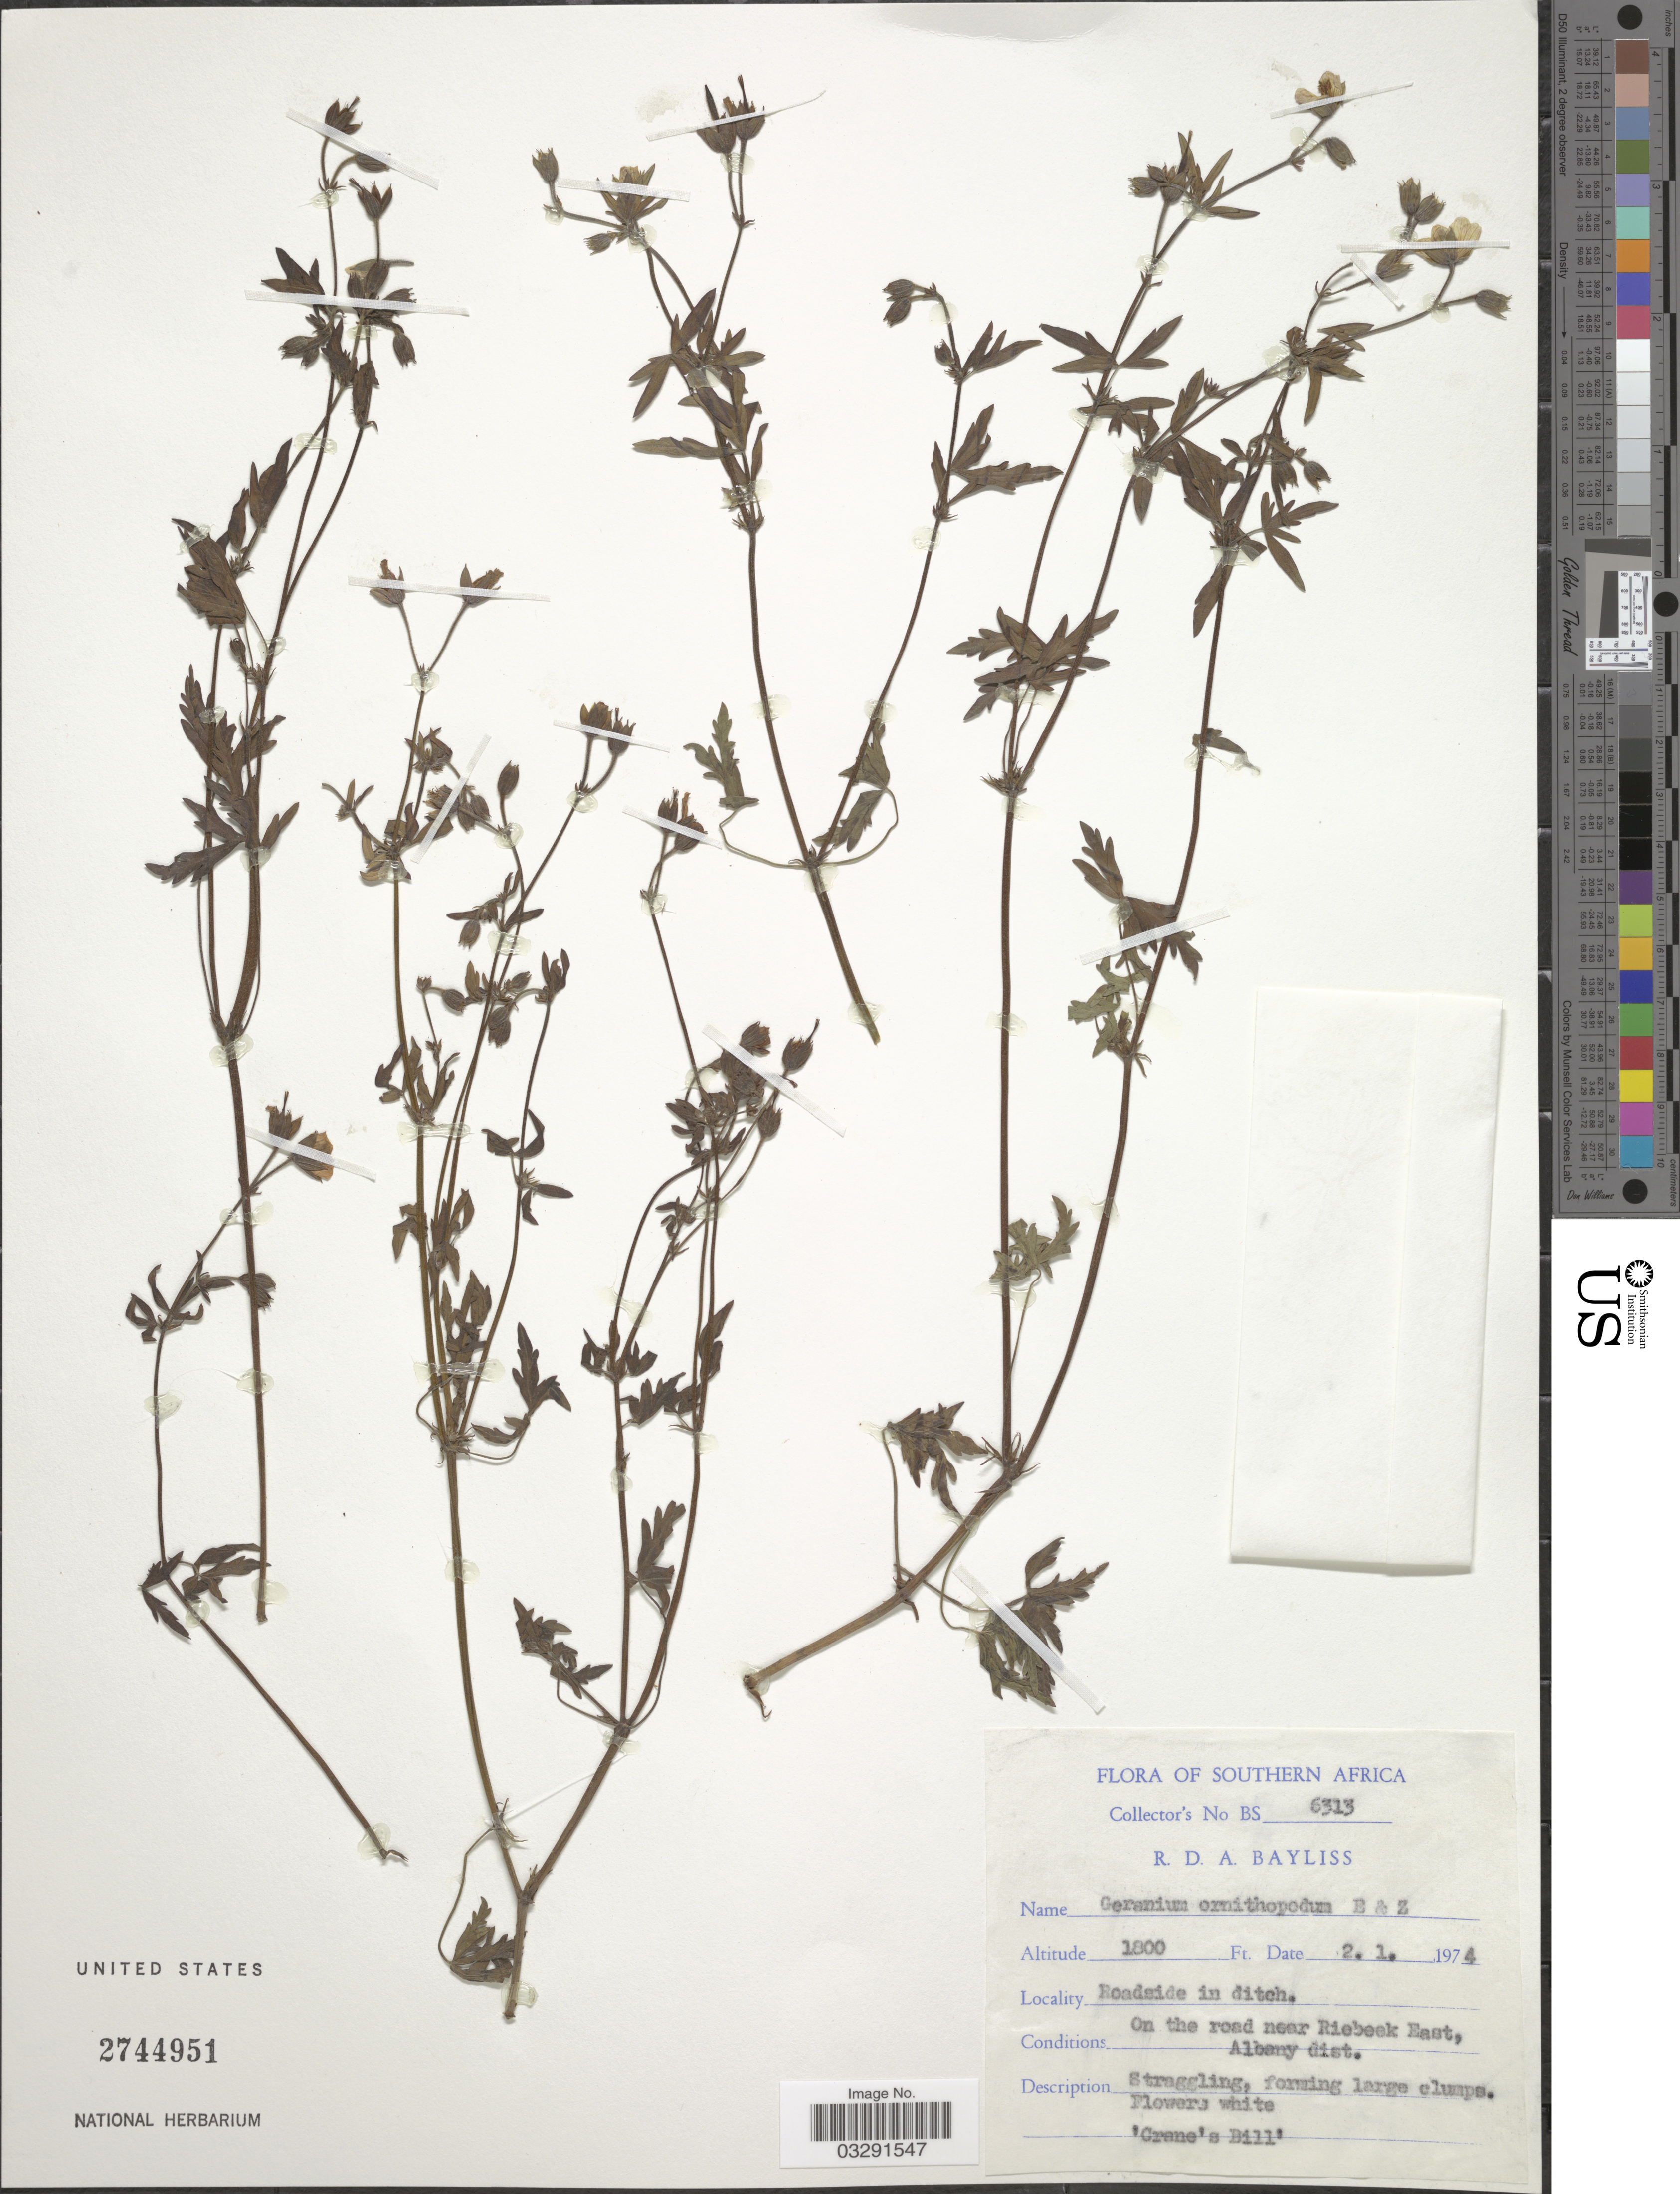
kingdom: Plantae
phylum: Tracheophyta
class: Magnoliopsida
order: Geraniales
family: Geraniaceae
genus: Geranium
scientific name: Geranium caffrum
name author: Eckl. & Zeyh.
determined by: Aedo, C.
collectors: R. Bayliss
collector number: BS 6313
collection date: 1974-01-02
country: South Africa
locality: Southern Africa. Roadside in ditch. On the road near Riebeek East, Albany dist.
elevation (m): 549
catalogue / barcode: US 2744951